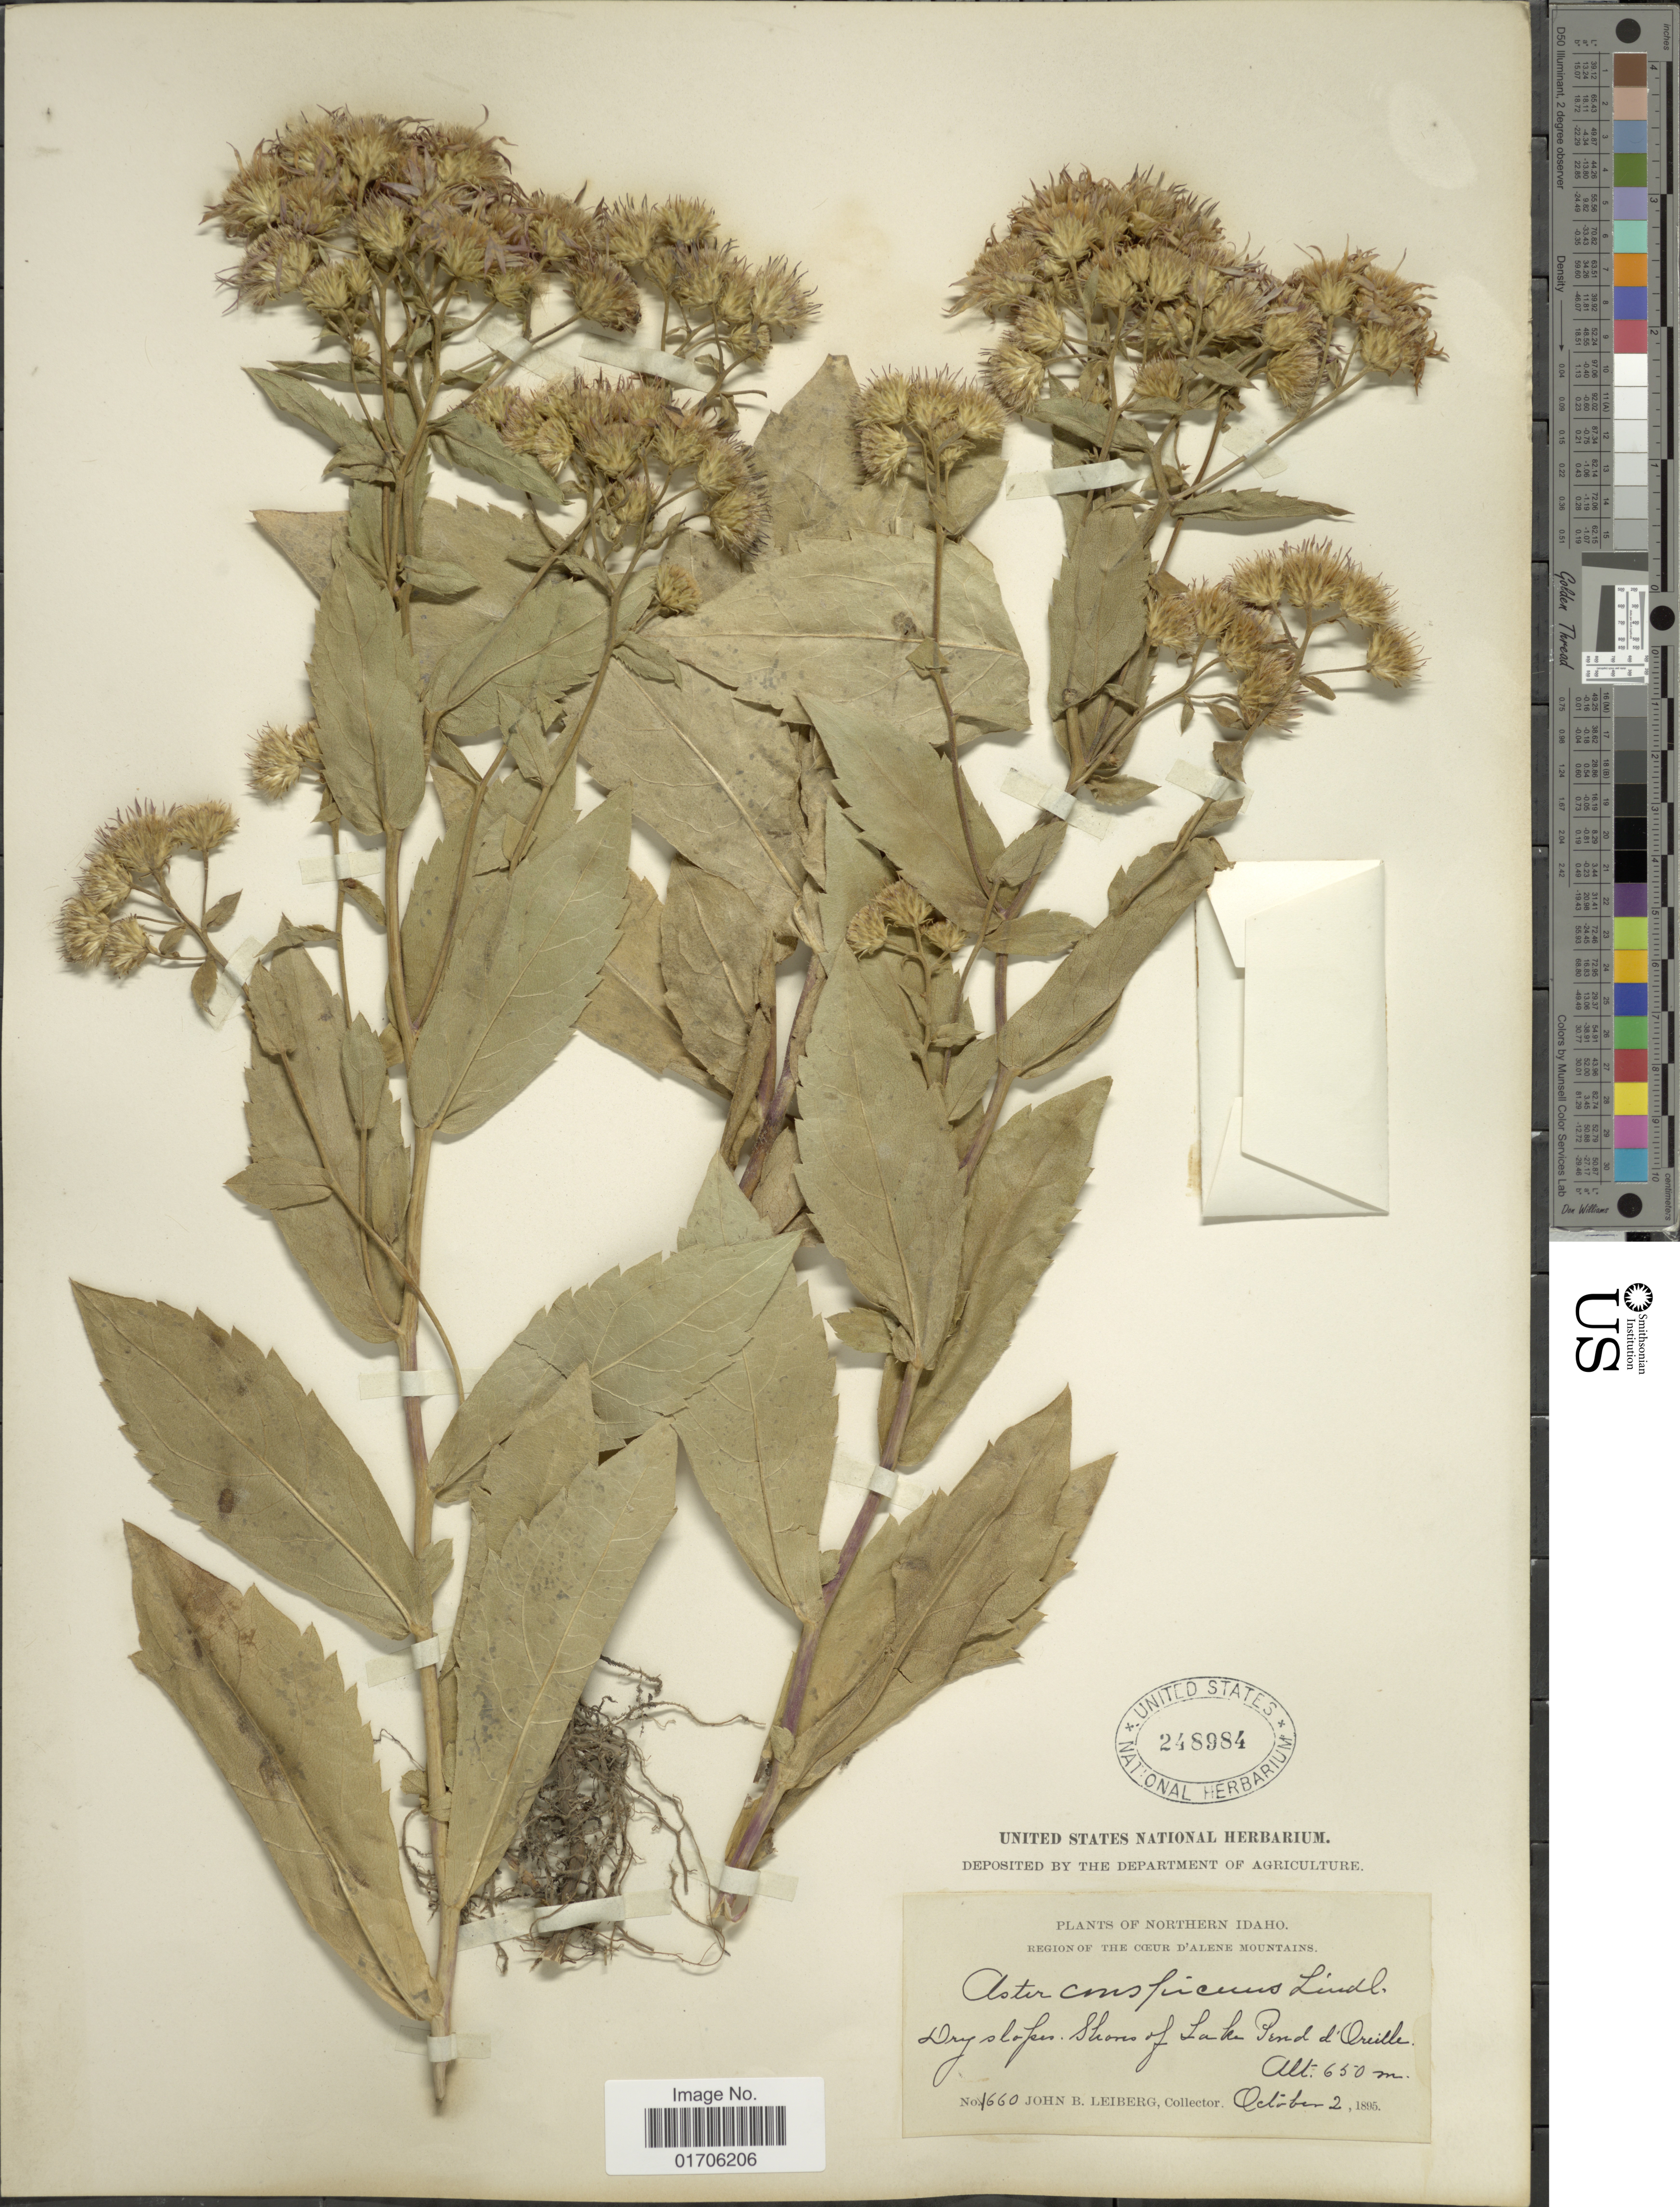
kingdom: Plantae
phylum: Tracheophyta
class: Magnoliopsida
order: Asterales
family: Asteraceae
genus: Eurybia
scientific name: Eurybia conspicua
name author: (Lindl.) G.L. Nesom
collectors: J. B. Leiberg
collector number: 1660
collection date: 1895-10-02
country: United States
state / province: Idaho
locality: Northern Idaho. Region of the Coeur D'Alene Mountains. Dry slopes. Shores of Lake Pend d'Oreille.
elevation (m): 650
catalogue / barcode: US 248984